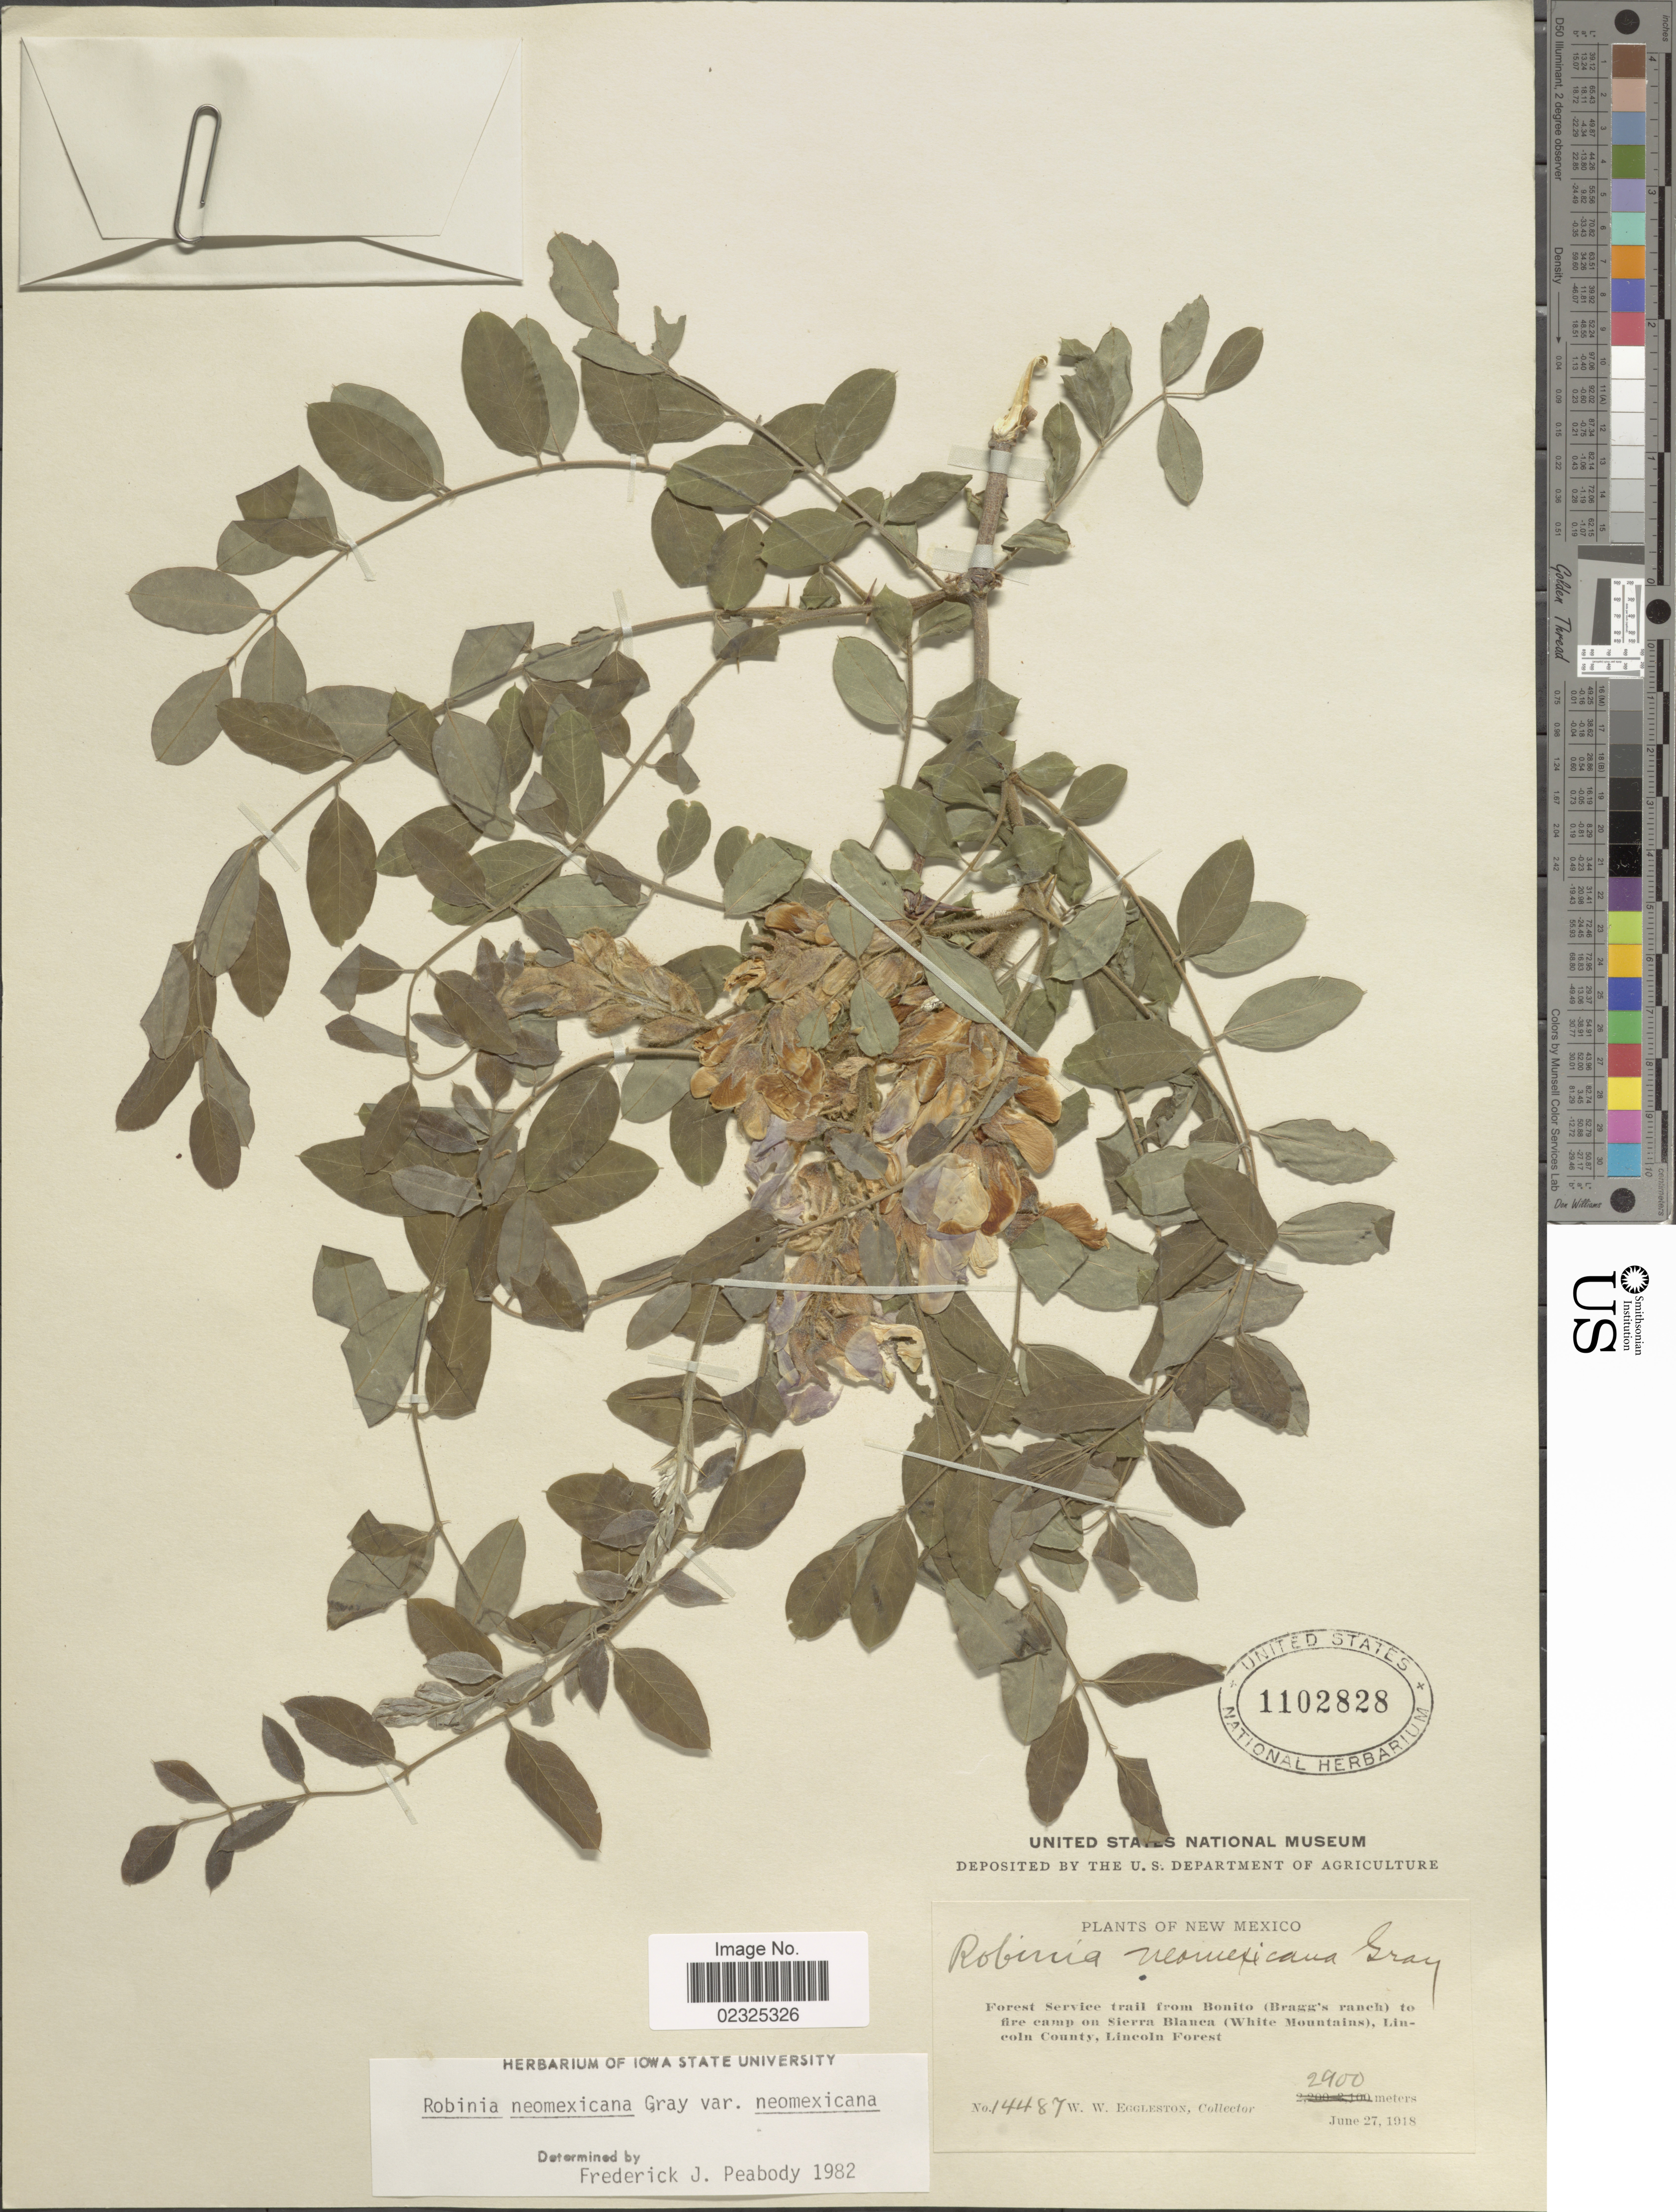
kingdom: Plantae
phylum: Tracheophyta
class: Magnoliopsida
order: Fabales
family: Fabaceae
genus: Robinia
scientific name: Robinia neomexicana var. neomexicana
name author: A. Gray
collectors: W. W. Eggleston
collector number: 14487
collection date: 1918-06-27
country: United States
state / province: New Mexico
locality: Forest Service trail from Bonito (bragg's ranch) to fire camp on Sierra Blanca (White Mountains), Lincoln County, Lincoln Forest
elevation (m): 2900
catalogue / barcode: US 1102828